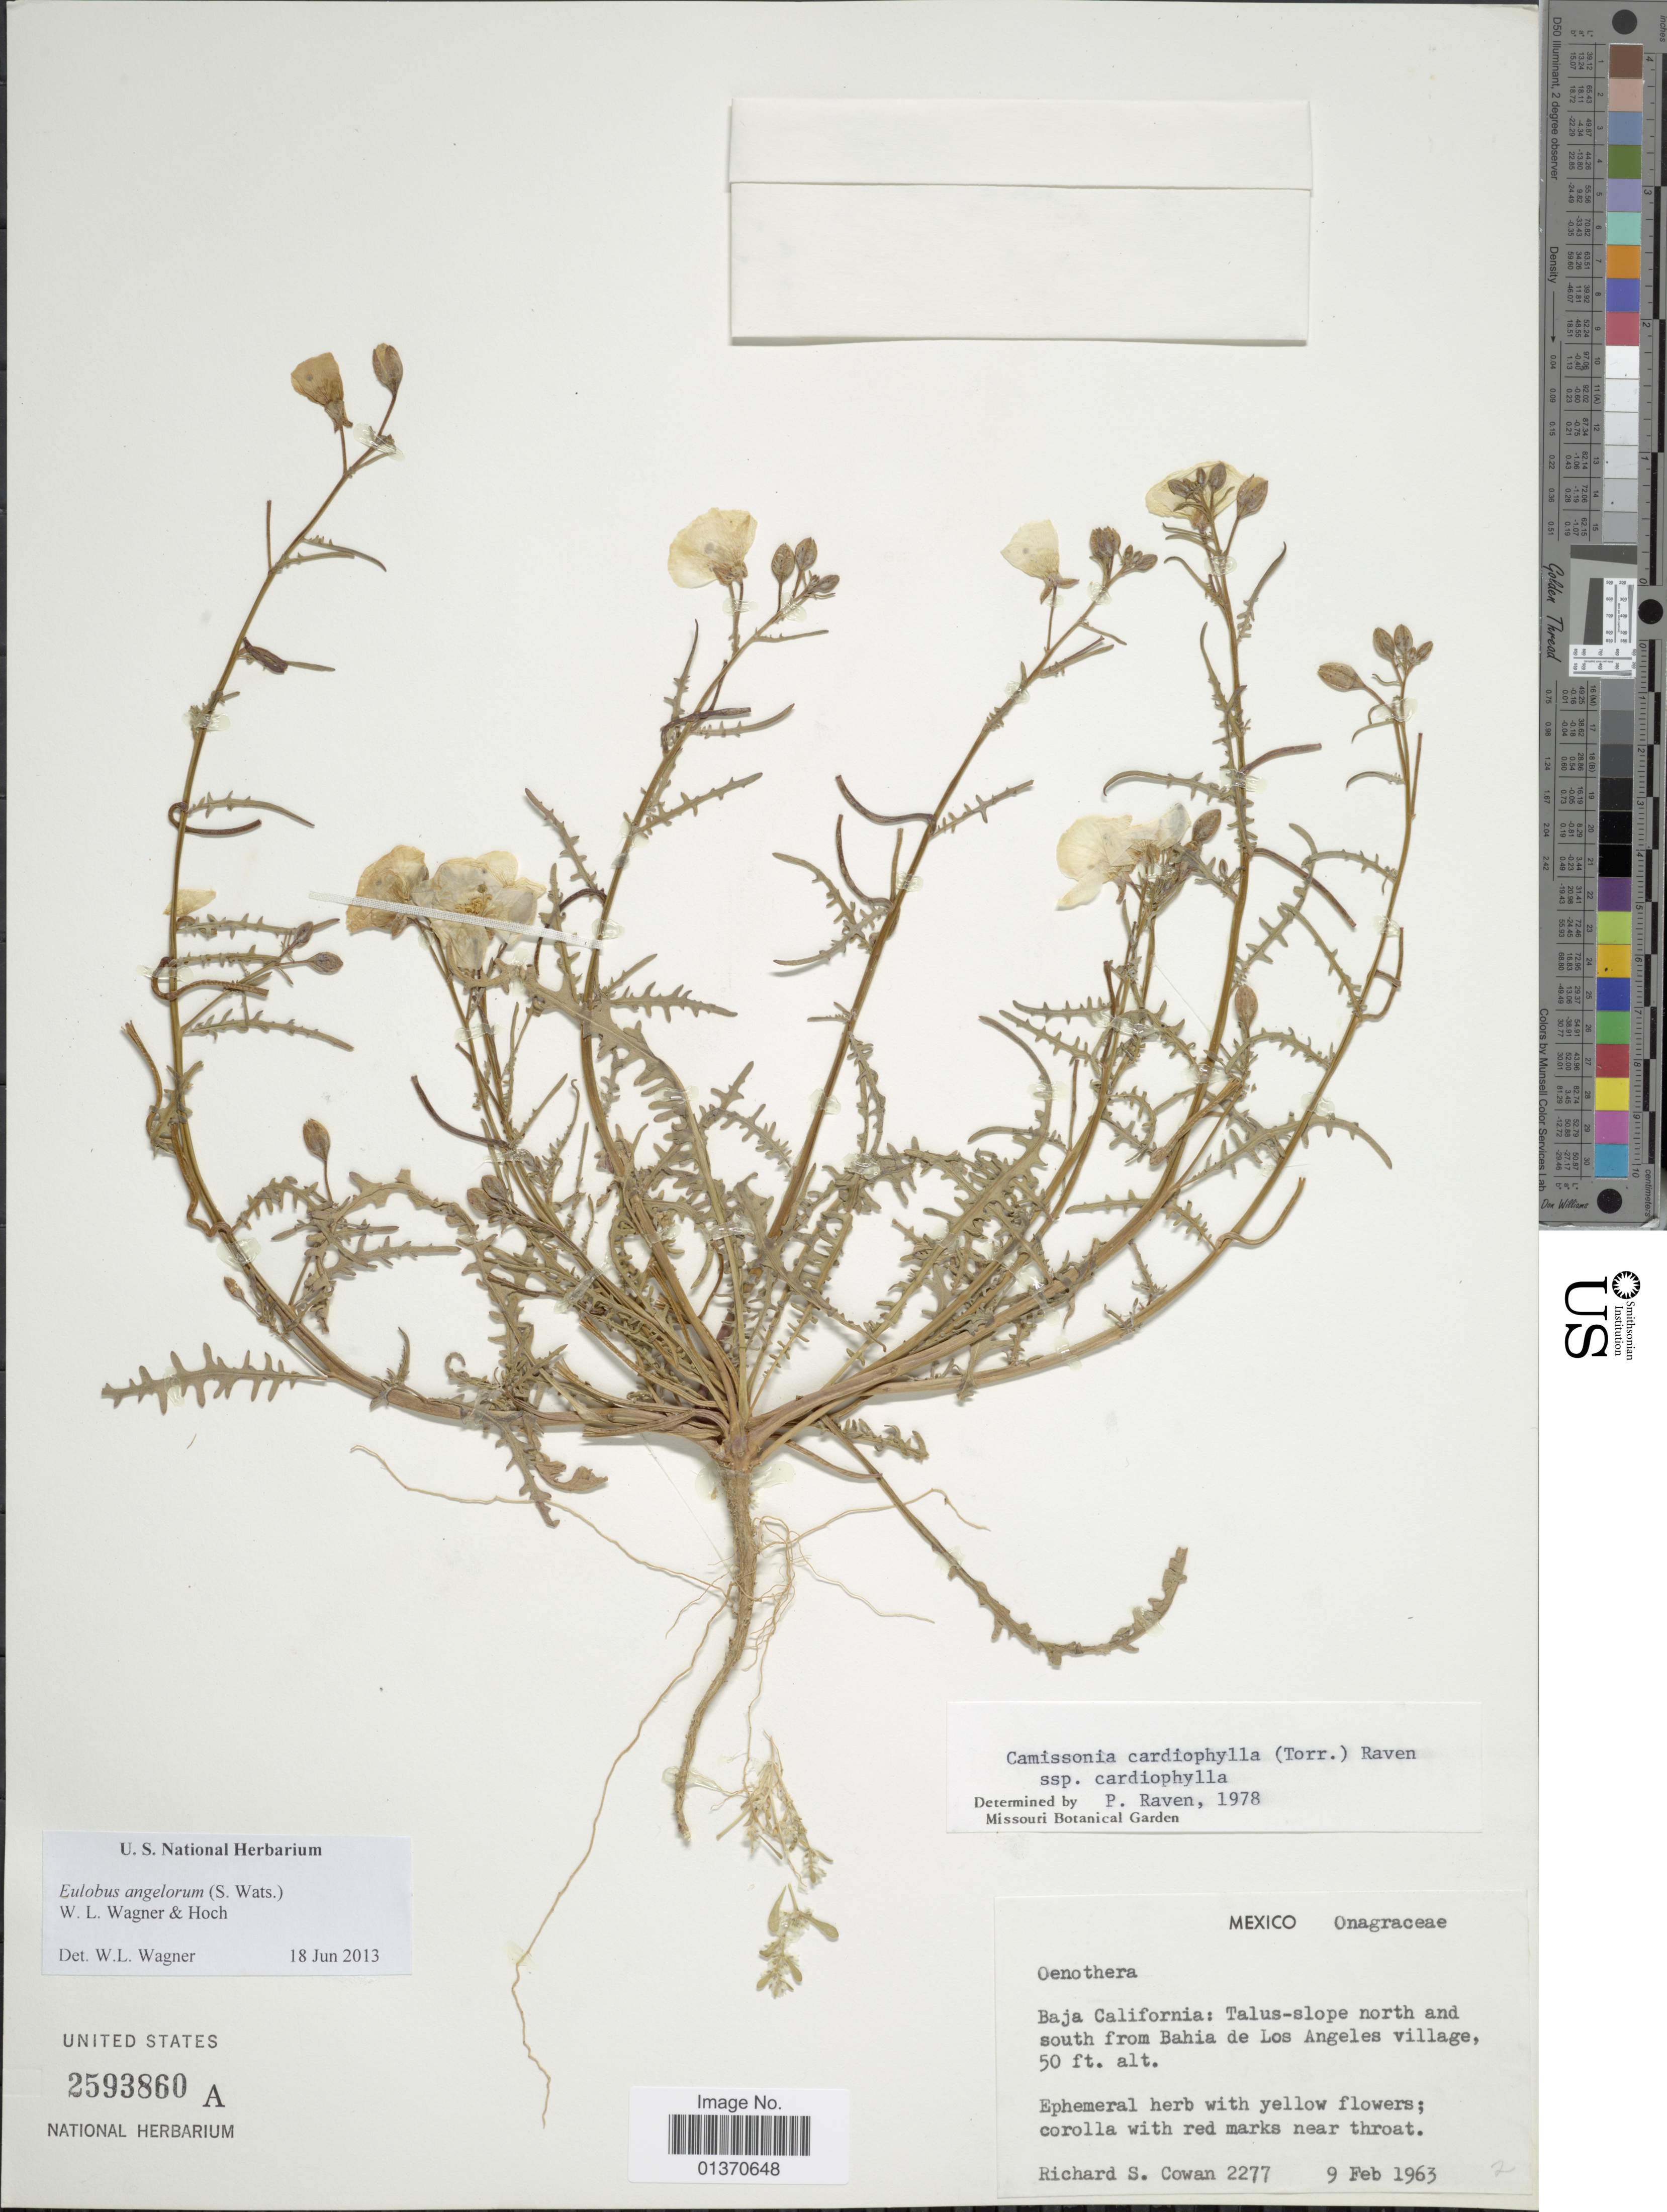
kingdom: Plantae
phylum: Tracheophyta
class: Magnoliopsida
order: Myrtales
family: Onagraceae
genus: Eulobus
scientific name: Eulobus angelorum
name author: (S. Watson) W.L. Wagner & Hoch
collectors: R. S. Cowan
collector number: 2277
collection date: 1963-02-09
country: Mexico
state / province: Baja California Norte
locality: Talus-slopes north and south from Bahia de Los Angeles village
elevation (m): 15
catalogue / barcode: US 2593860A